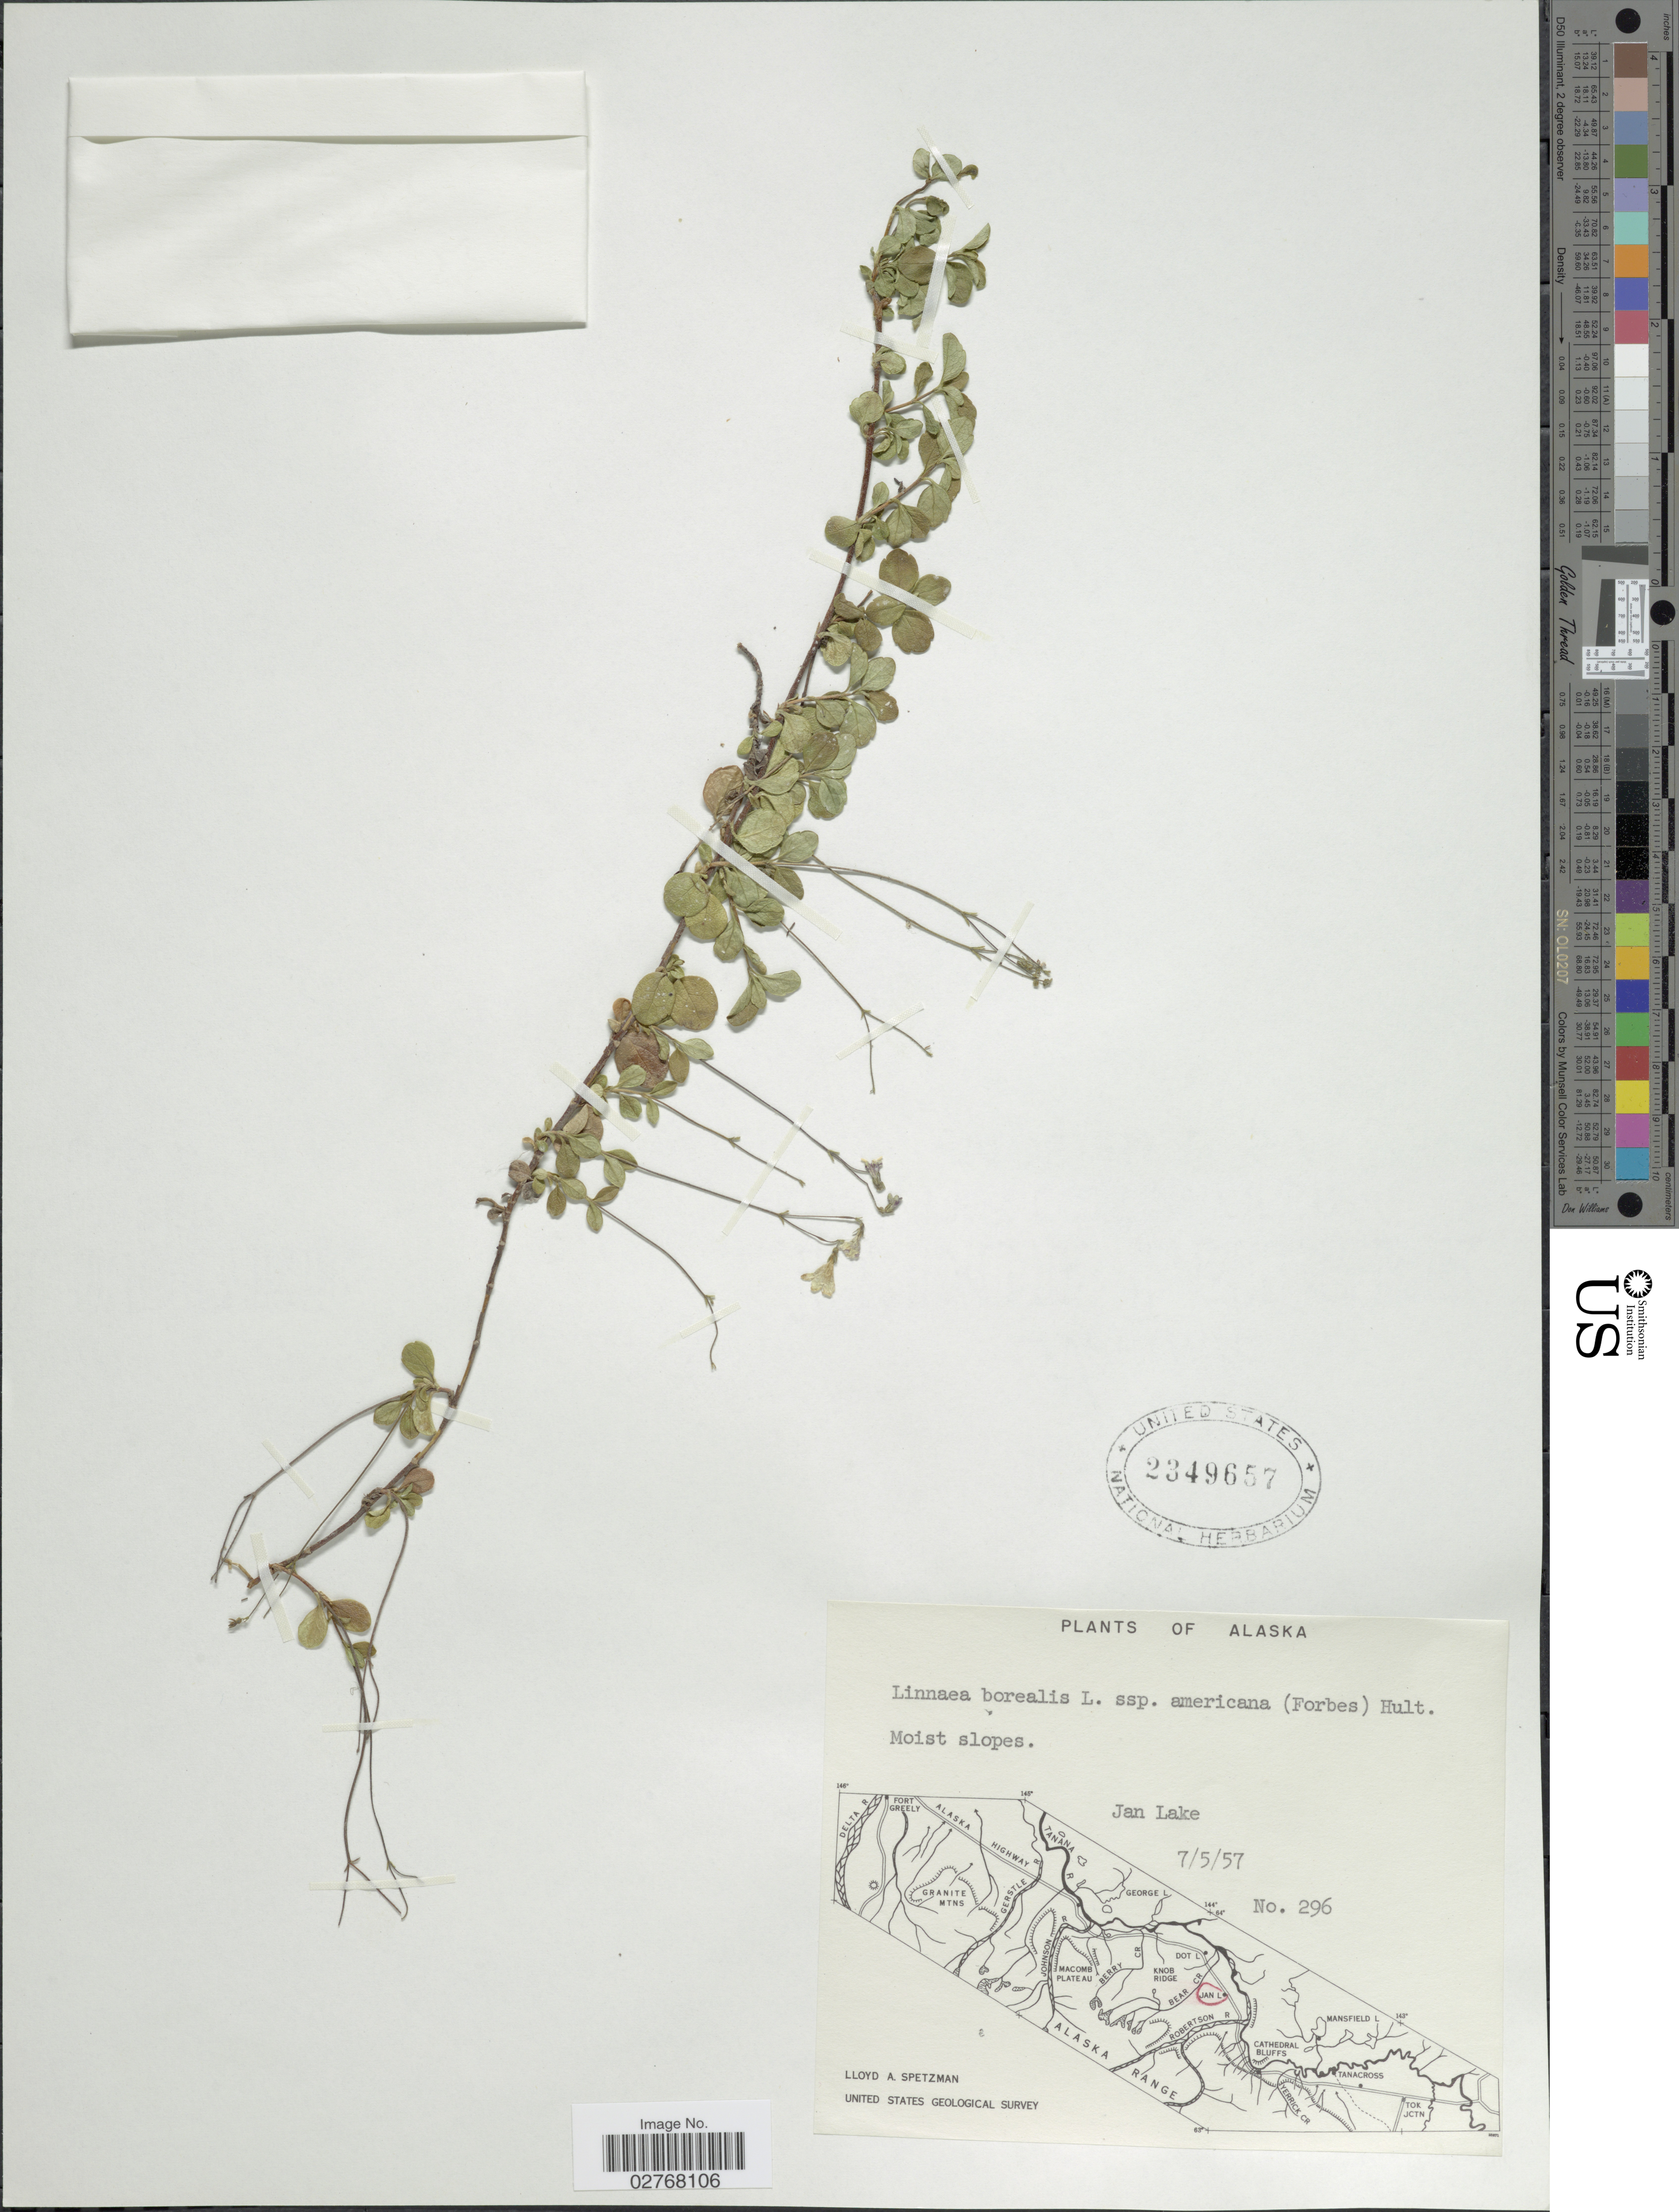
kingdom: Plantae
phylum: Tracheophyta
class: Magnoliopsida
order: Dipsacales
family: Caprifoliaceae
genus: Linnaea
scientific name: Linnaea borealis var. americana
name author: (J. Forbes) Rehder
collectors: L. Spetzman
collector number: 296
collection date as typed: Transcribed d/m/y: 5/7/57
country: United States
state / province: Alaska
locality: Jan Lake.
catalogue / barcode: US 2349657